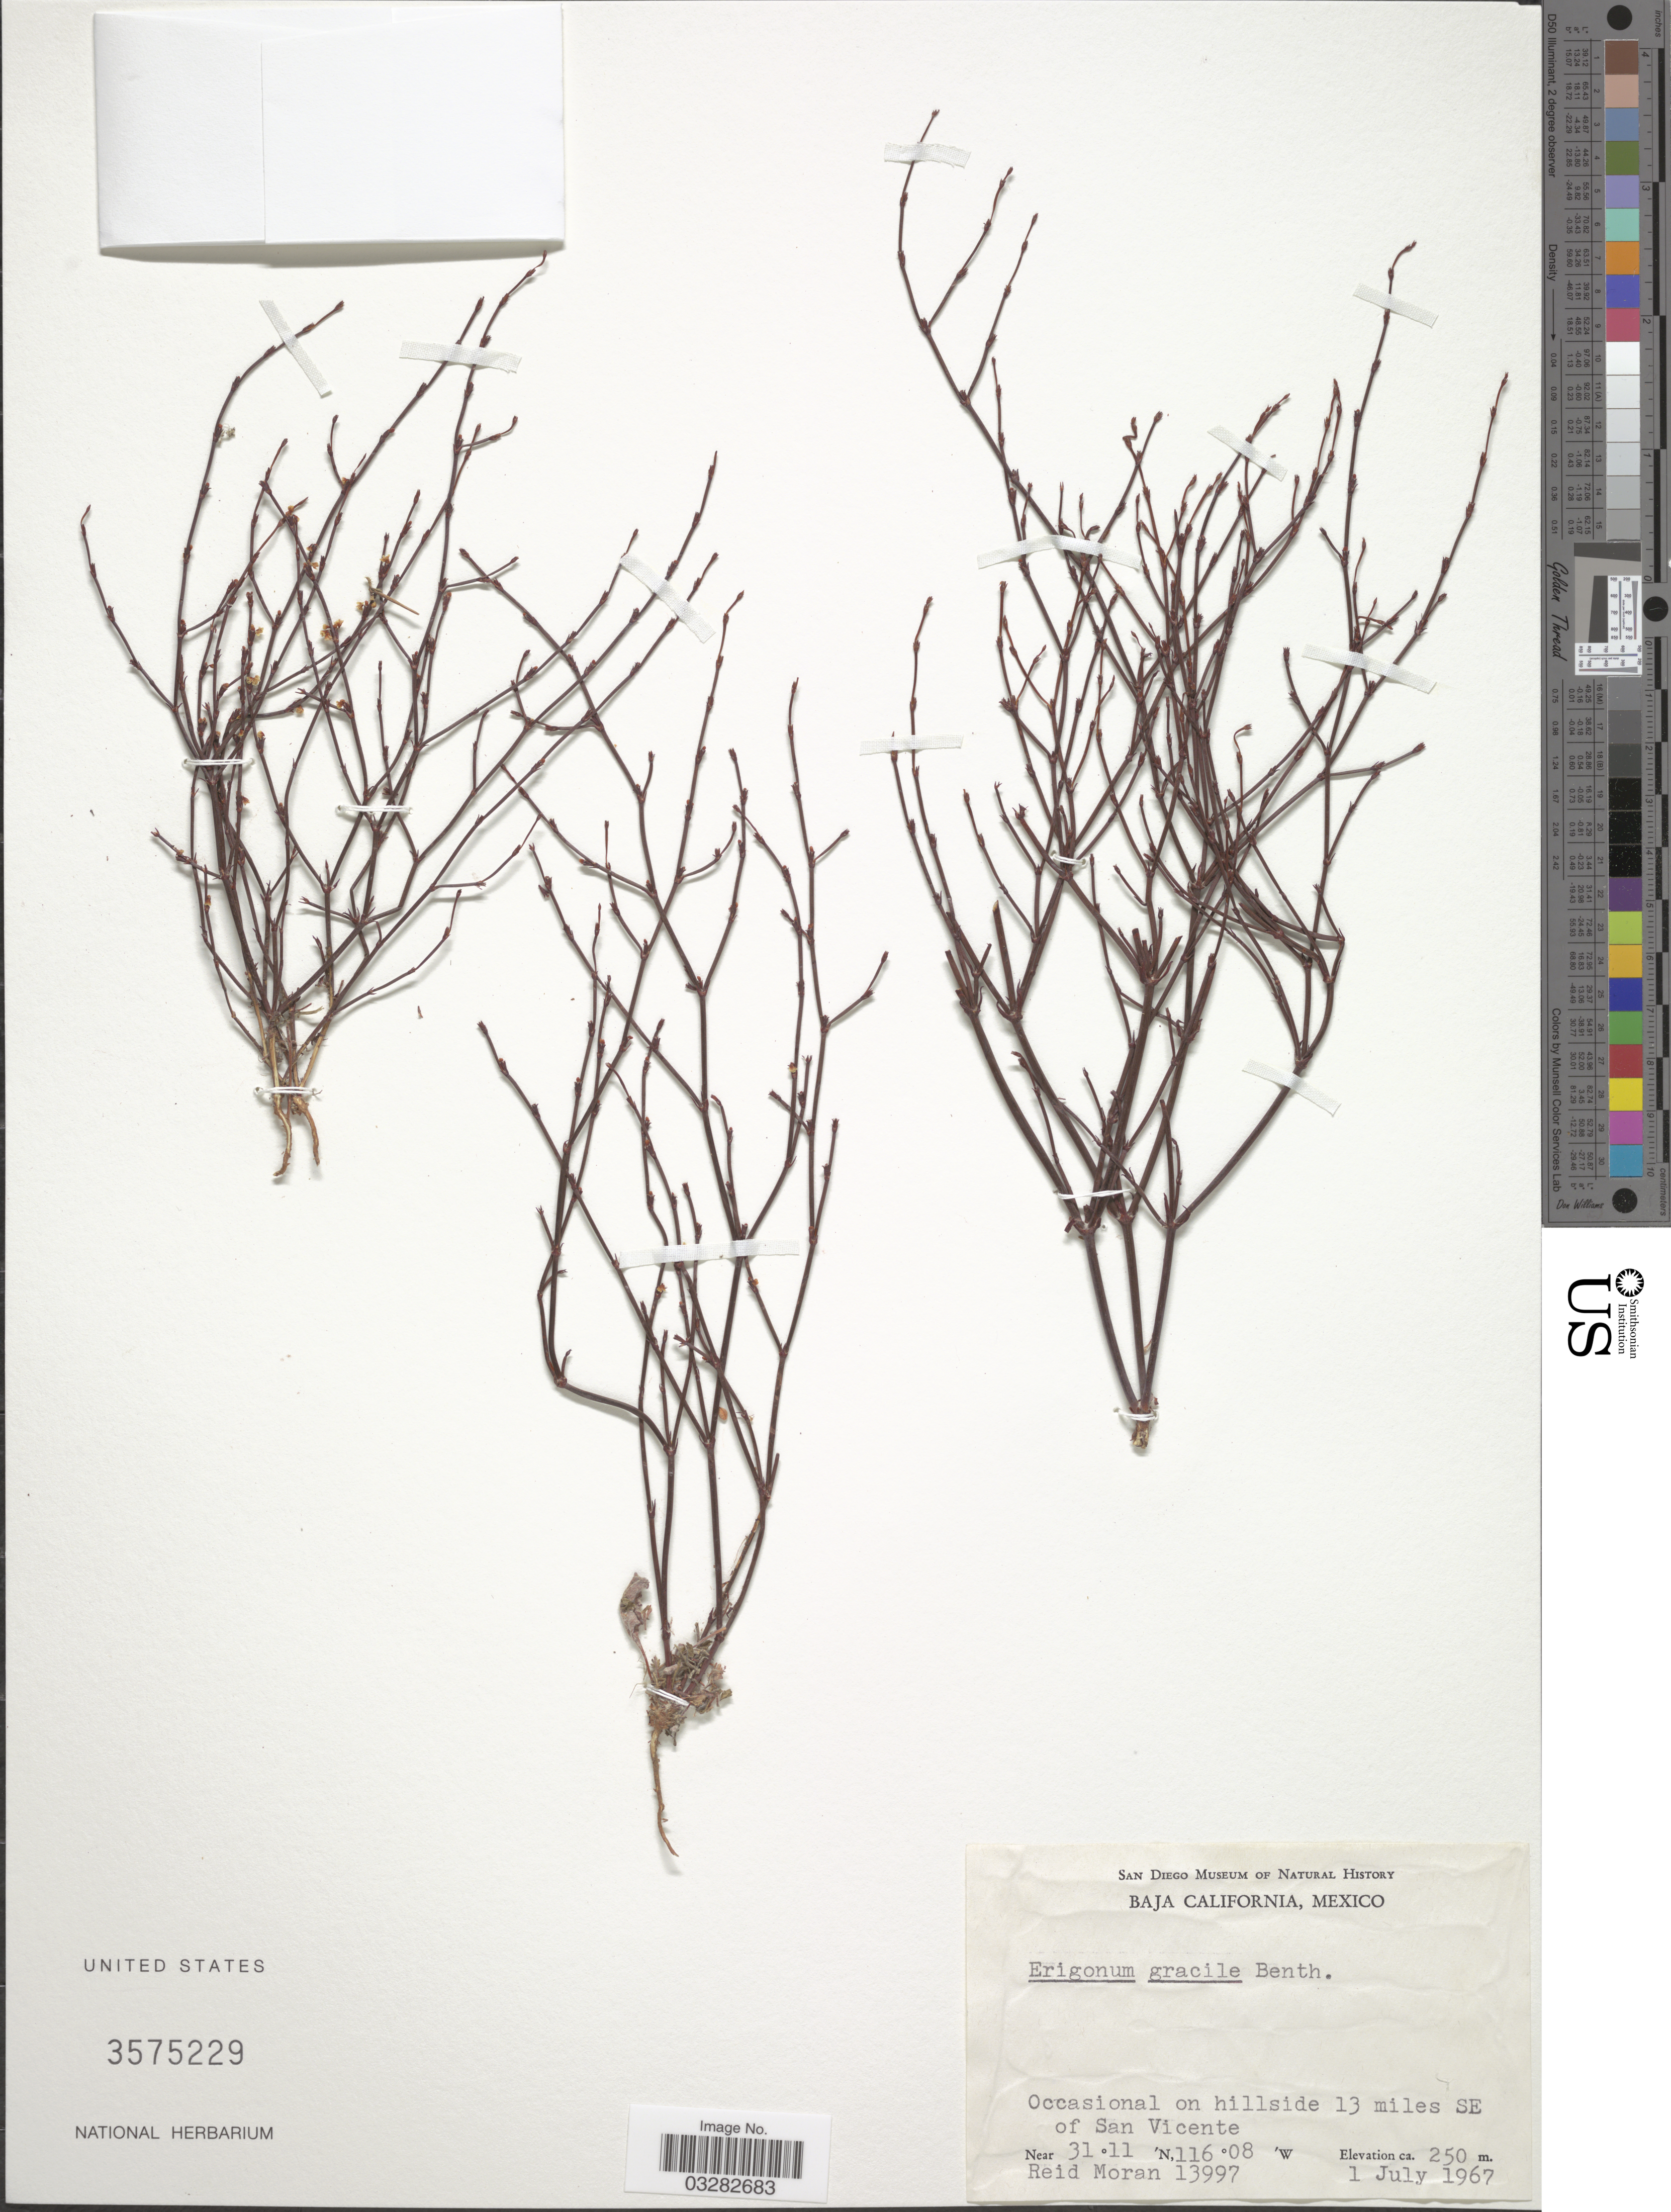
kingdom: Plantae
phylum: Tracheophyta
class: Magnoliopsida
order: Caryophyllales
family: Polygonaceae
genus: Eriogonum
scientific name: Eriogonum gracile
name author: Benth.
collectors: R. Moran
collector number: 13997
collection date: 1967-07-01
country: Mexico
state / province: Baja California Norte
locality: Occasional on hillside 13 miles SE of San Vicente.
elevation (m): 250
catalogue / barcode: US 3575229